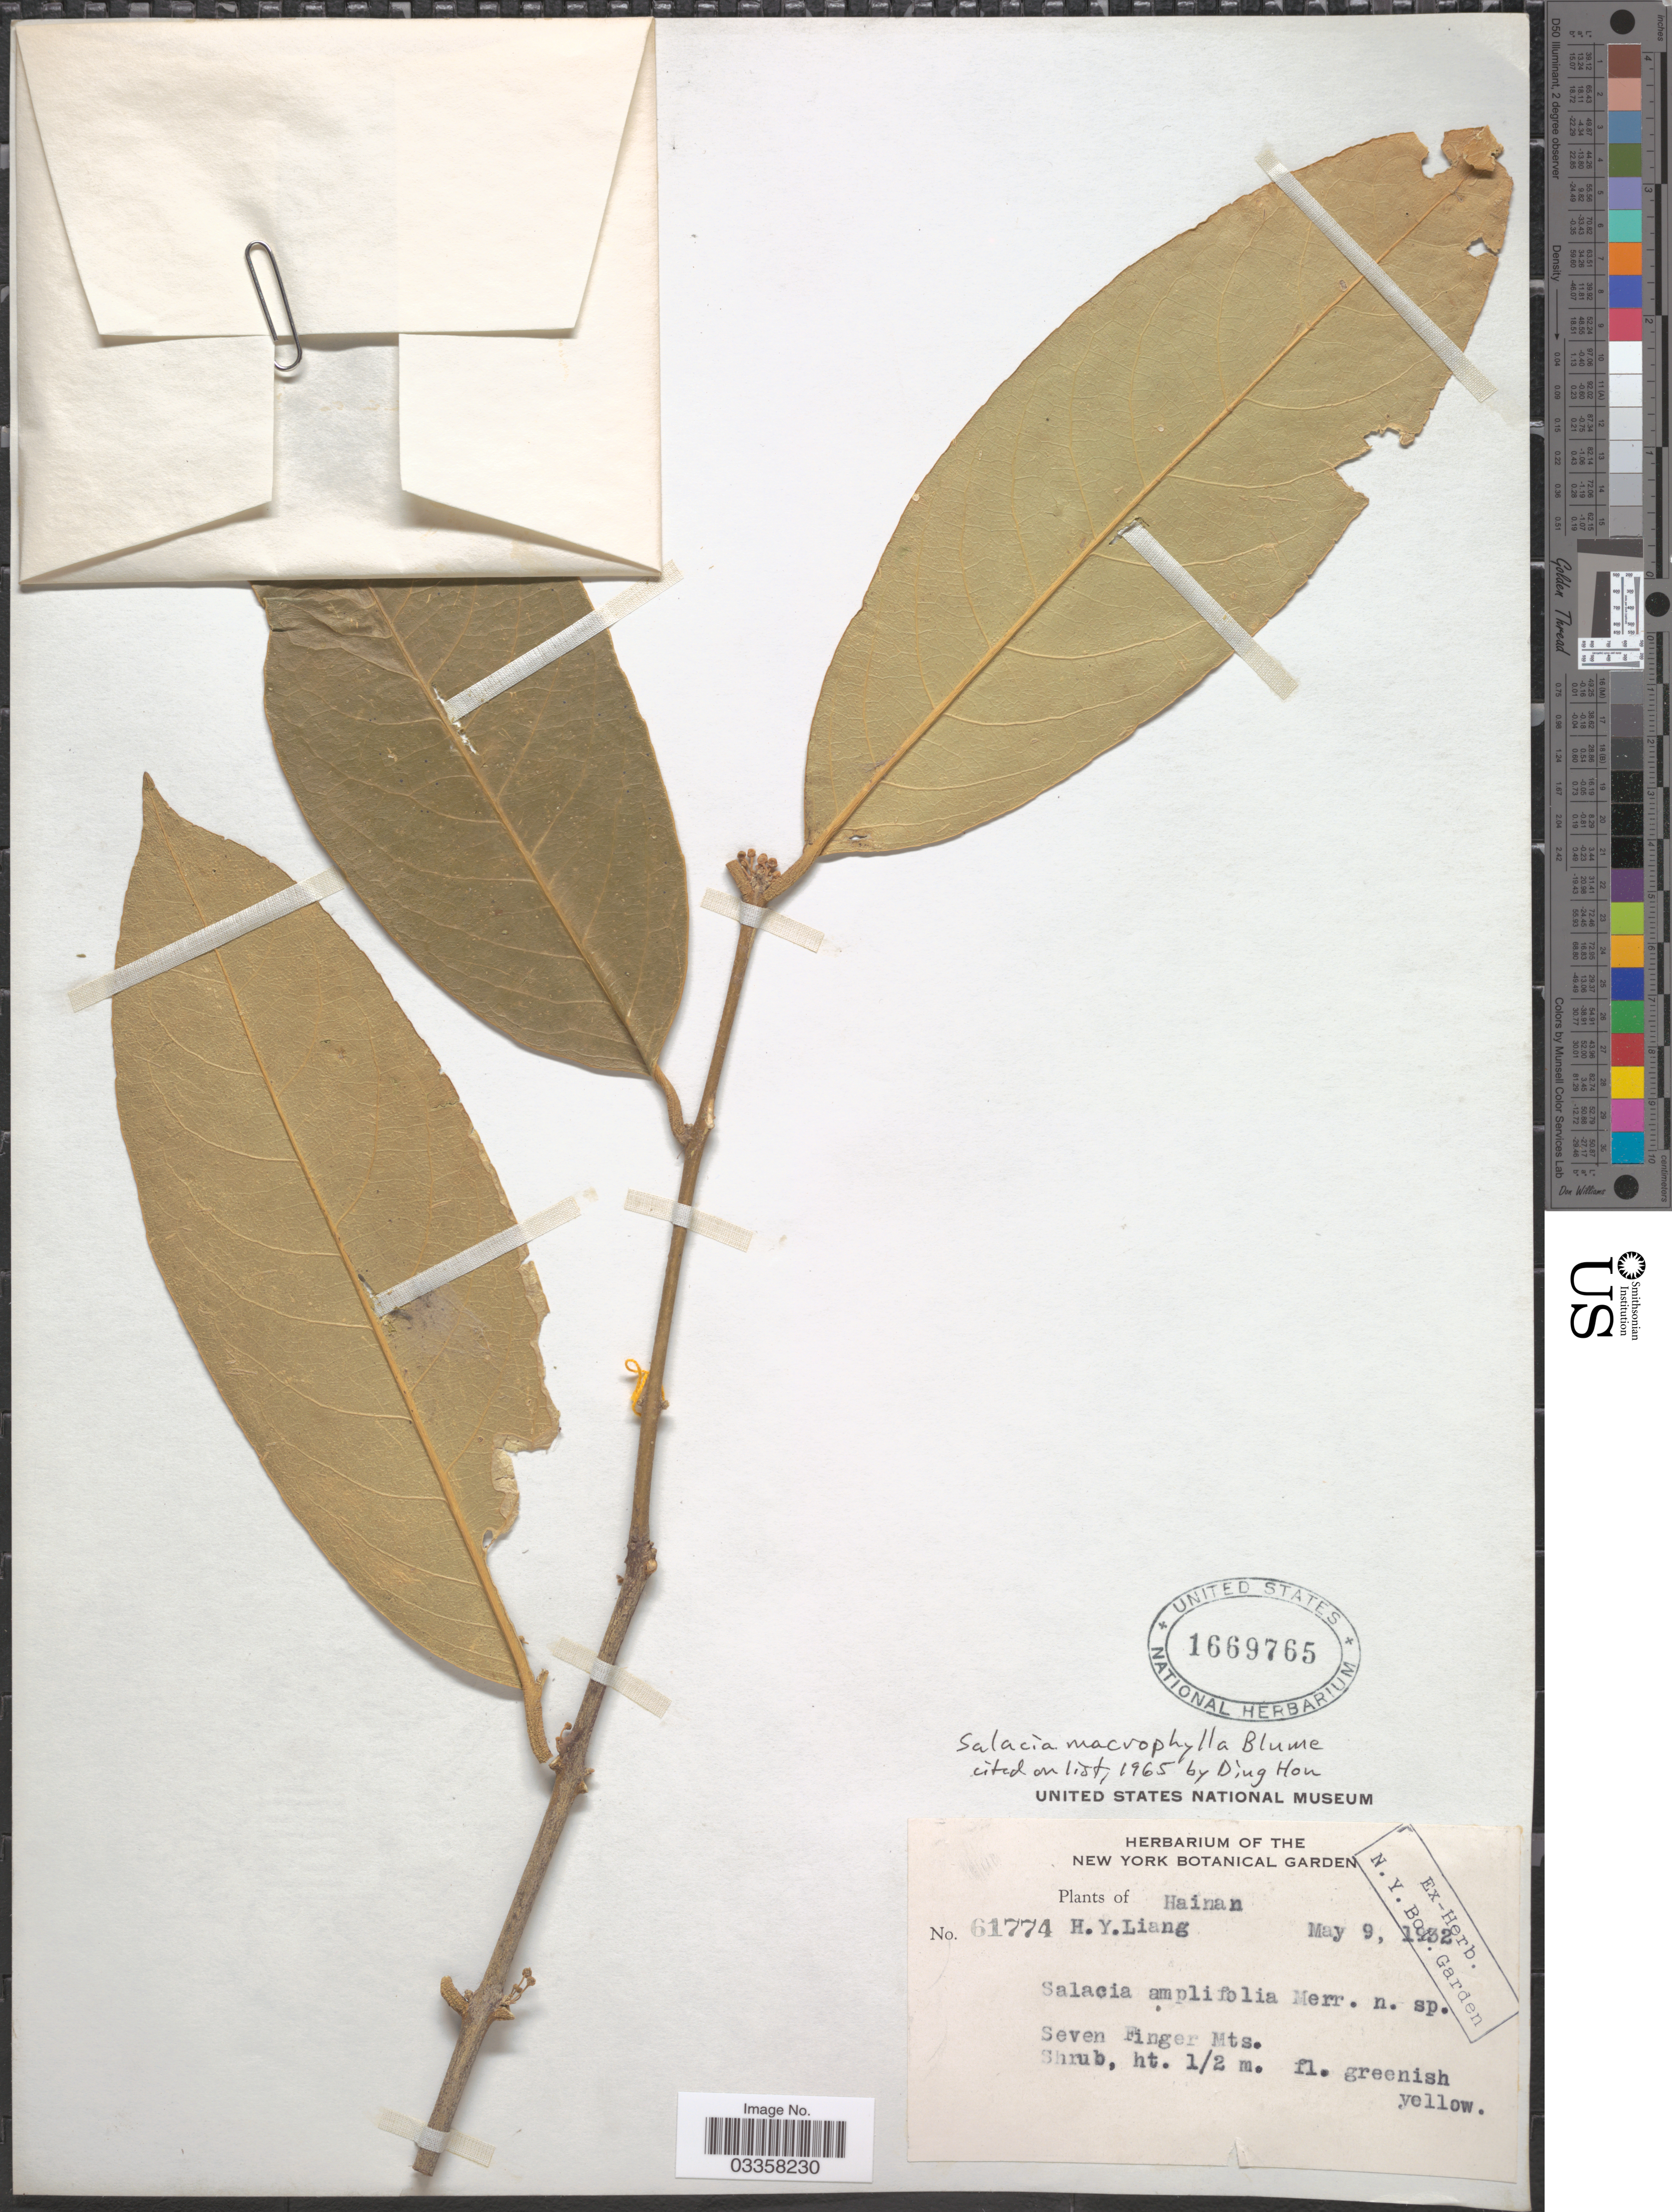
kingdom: Plantae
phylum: Tracheophyta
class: Magnoliopsida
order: Celastrales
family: Celastraceae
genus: Salacia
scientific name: Salacia macrophylla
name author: Blume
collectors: H. Laing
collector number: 61774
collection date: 1932-05-09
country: China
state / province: Hainan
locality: Seven Finger Mts.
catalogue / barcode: US 1669765